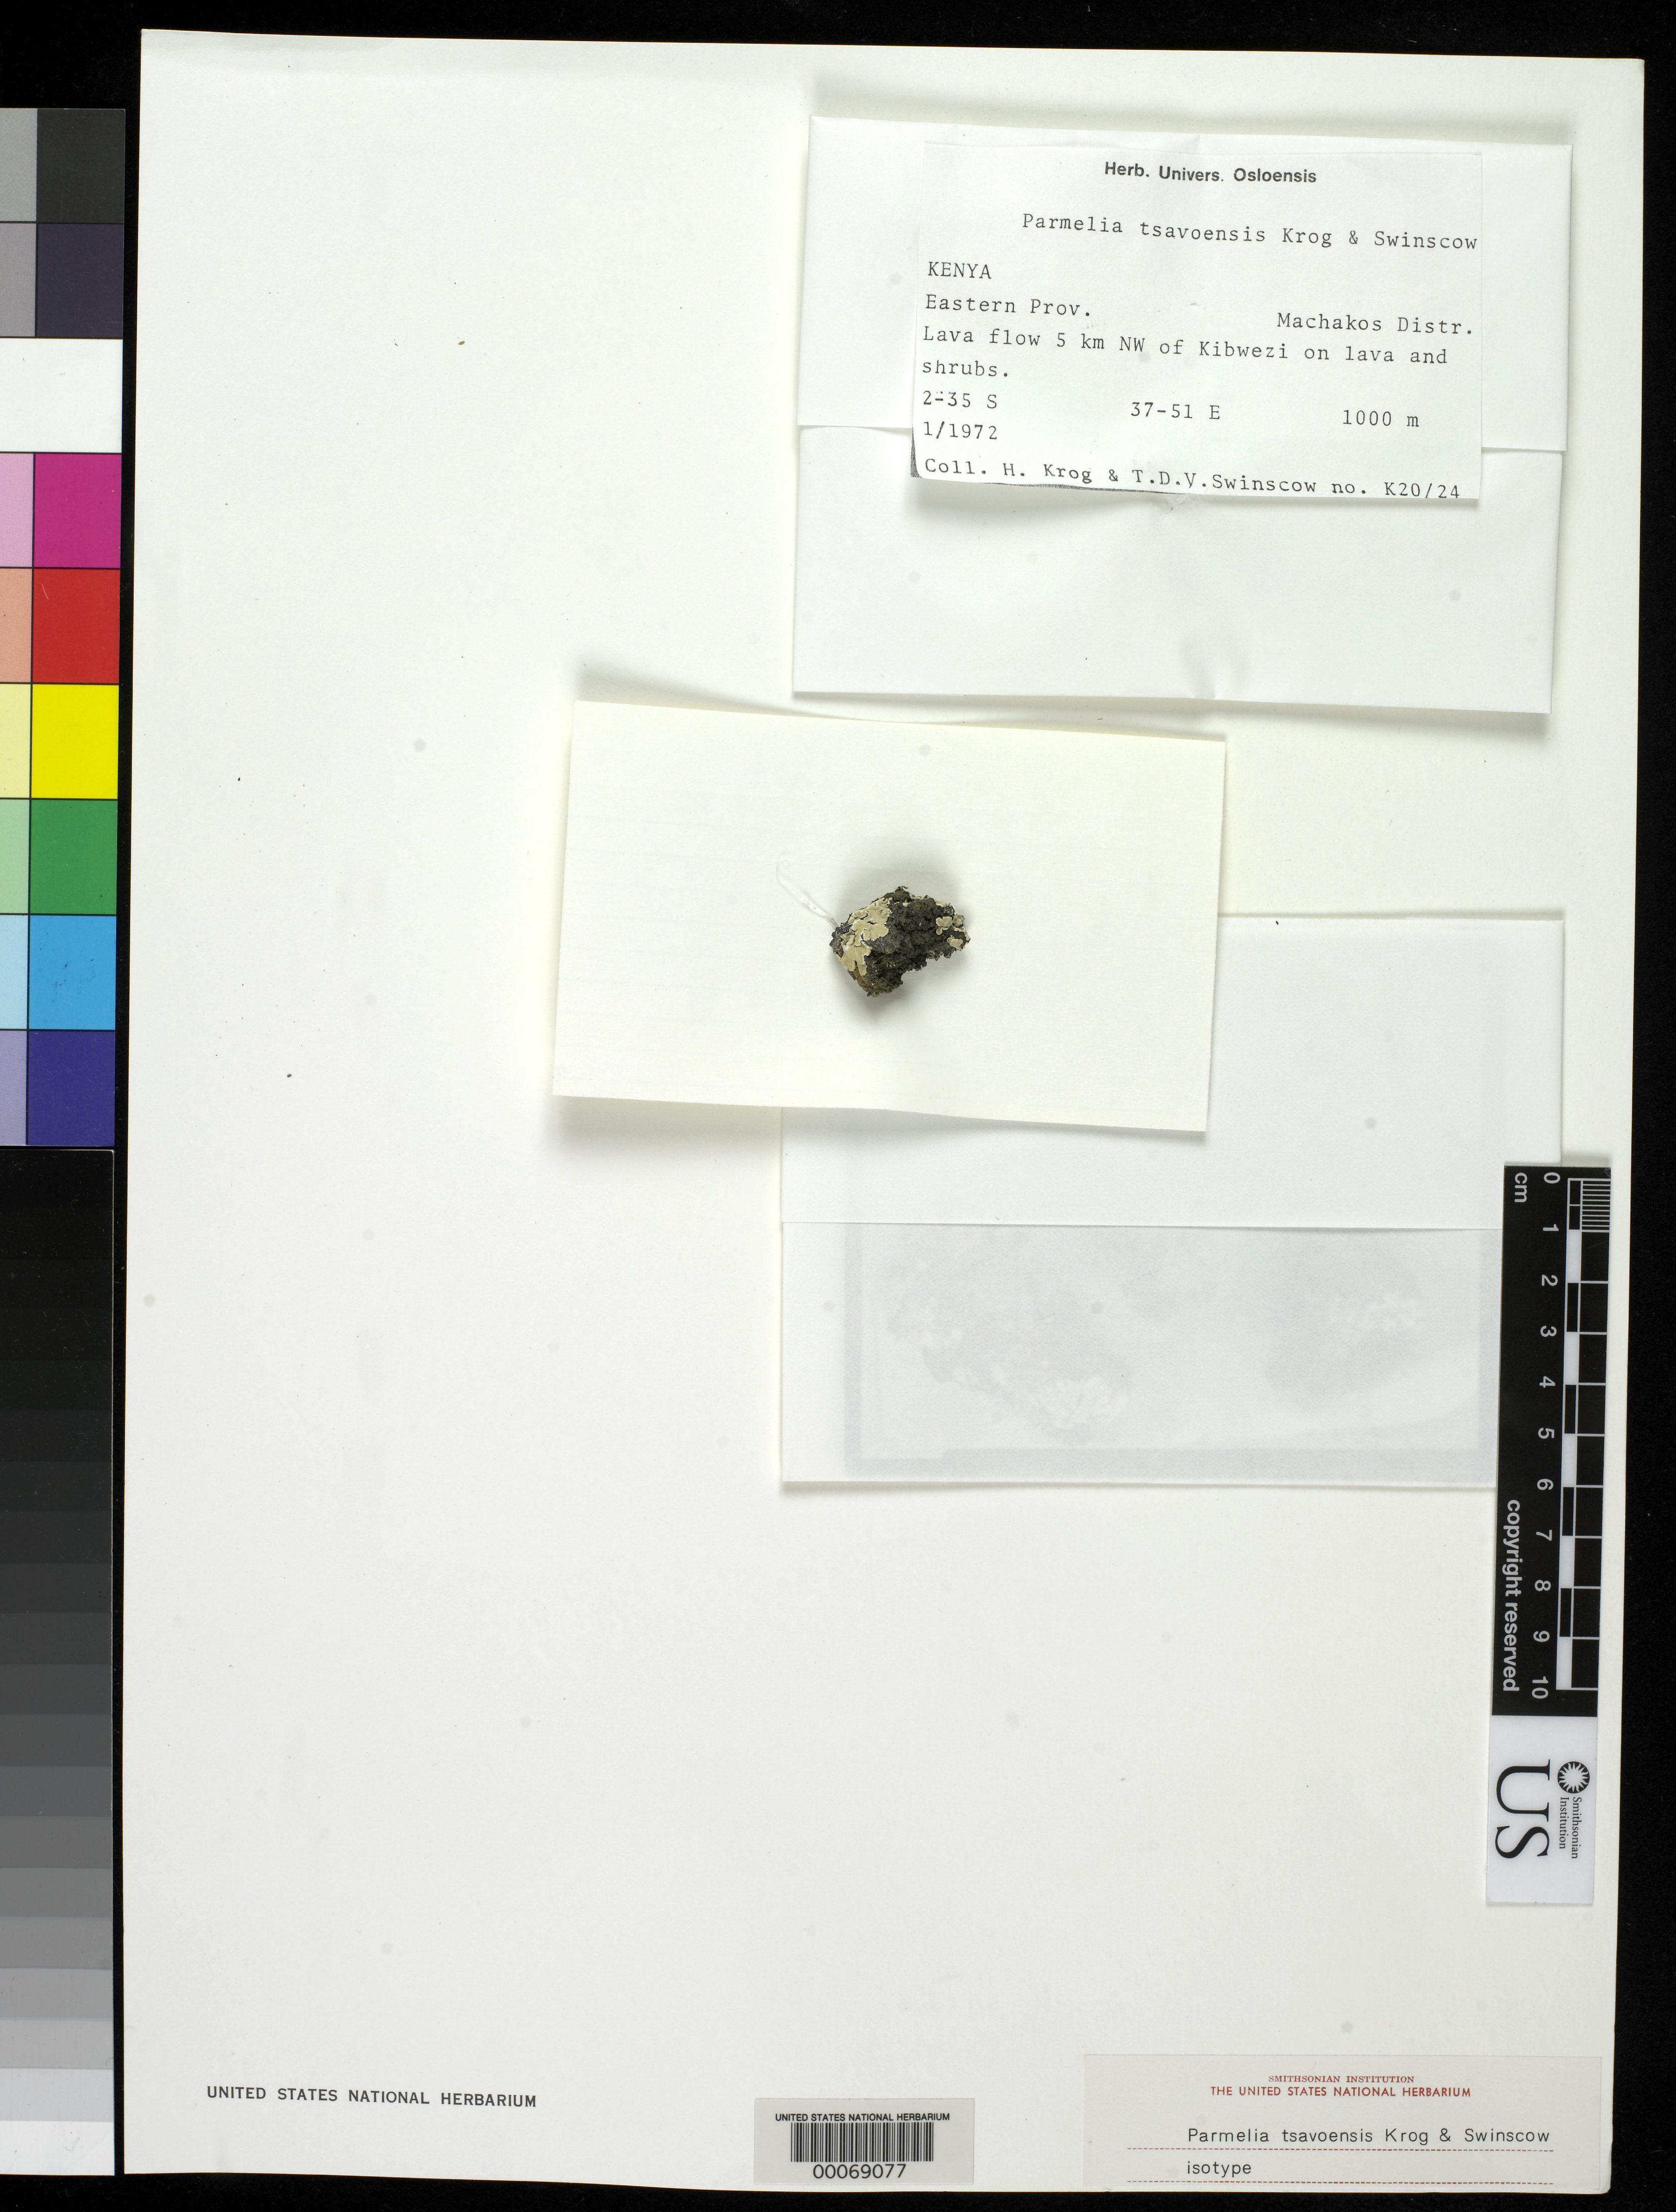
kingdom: Fungi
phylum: Ascomycota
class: Lecanoromycetes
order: Lecanorales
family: Parmeliaceae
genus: Parmelia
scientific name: Parmelia tsavoensis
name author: Krog & Swinscow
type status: Isotype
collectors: H. Krog & T. D. V. Swinscow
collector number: K20/24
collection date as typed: Jan 1972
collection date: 1972-01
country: Kenya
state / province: Machakos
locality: Lava flow 5 km NW of Kibwezi.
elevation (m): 1000